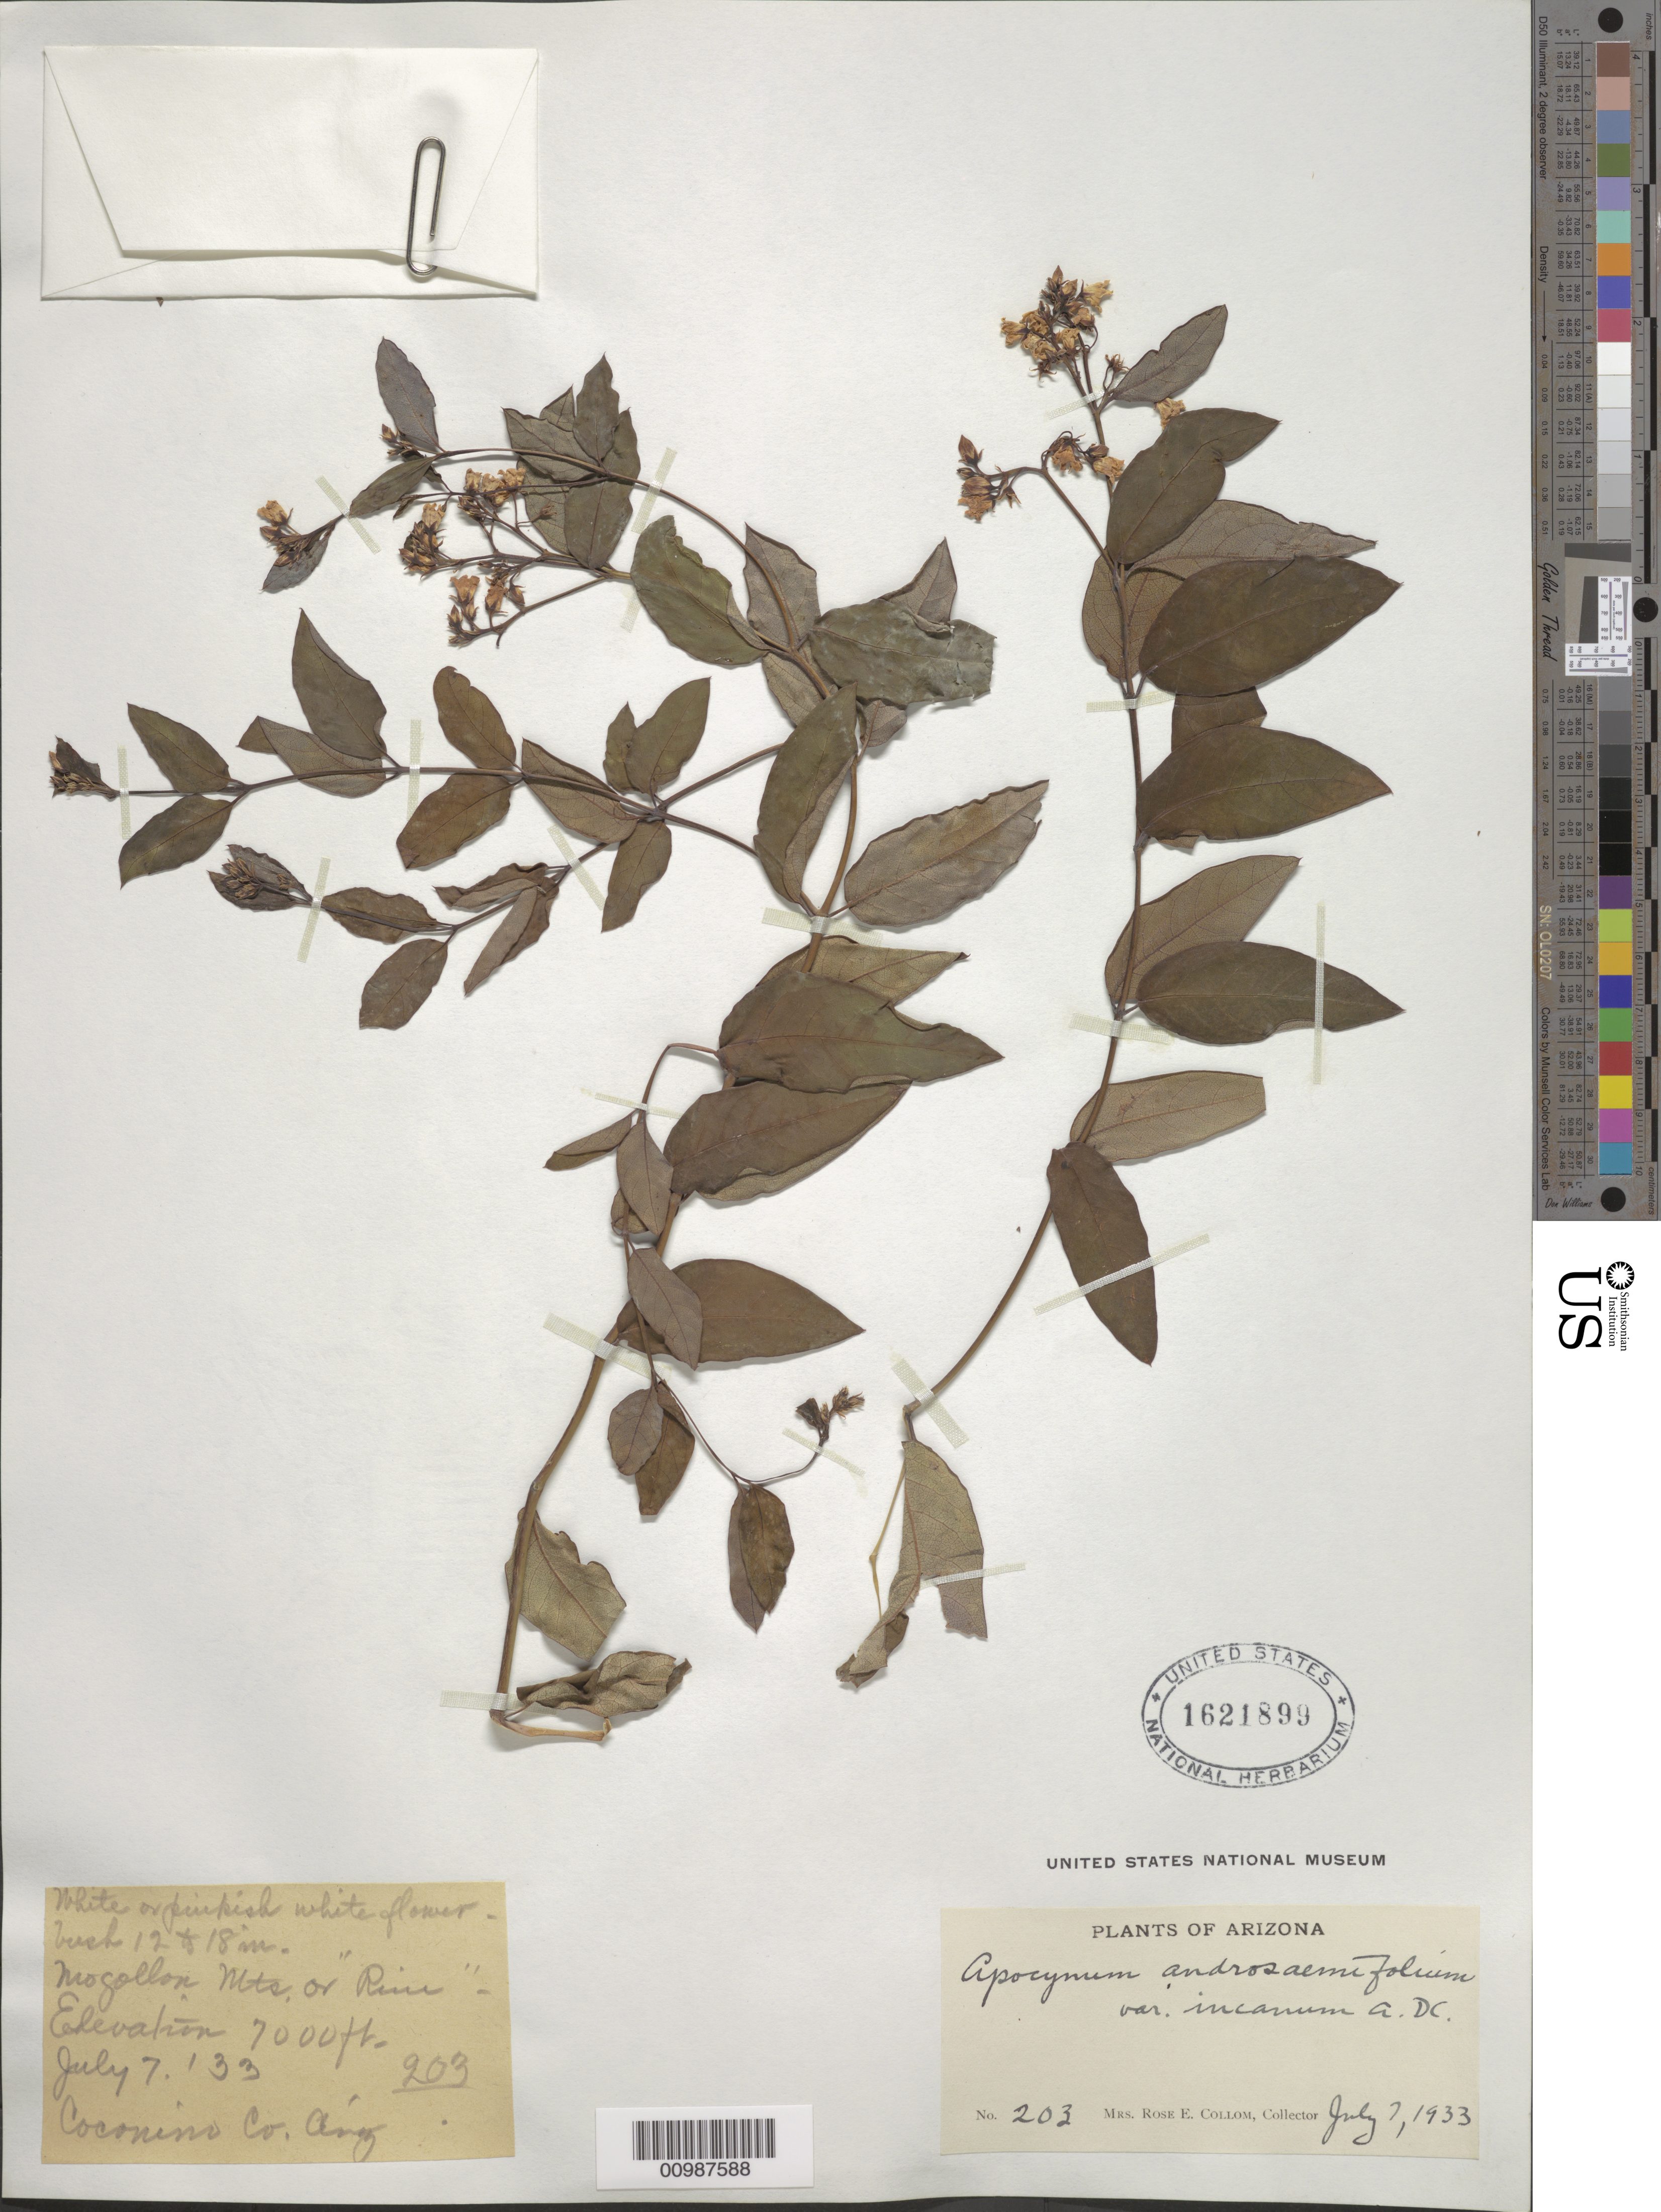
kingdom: Plantae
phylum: Tracheophyta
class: Magnoliopsida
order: Gentianales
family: Apocynaceae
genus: Apocynum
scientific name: Apocynum androsaemifolium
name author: L.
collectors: R. E. Collom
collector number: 203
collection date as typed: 07 Jul 1933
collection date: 1933-07-07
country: United States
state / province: Arizona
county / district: Coconino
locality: Mogollon Mountains or "Rim"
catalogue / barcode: US 1621899